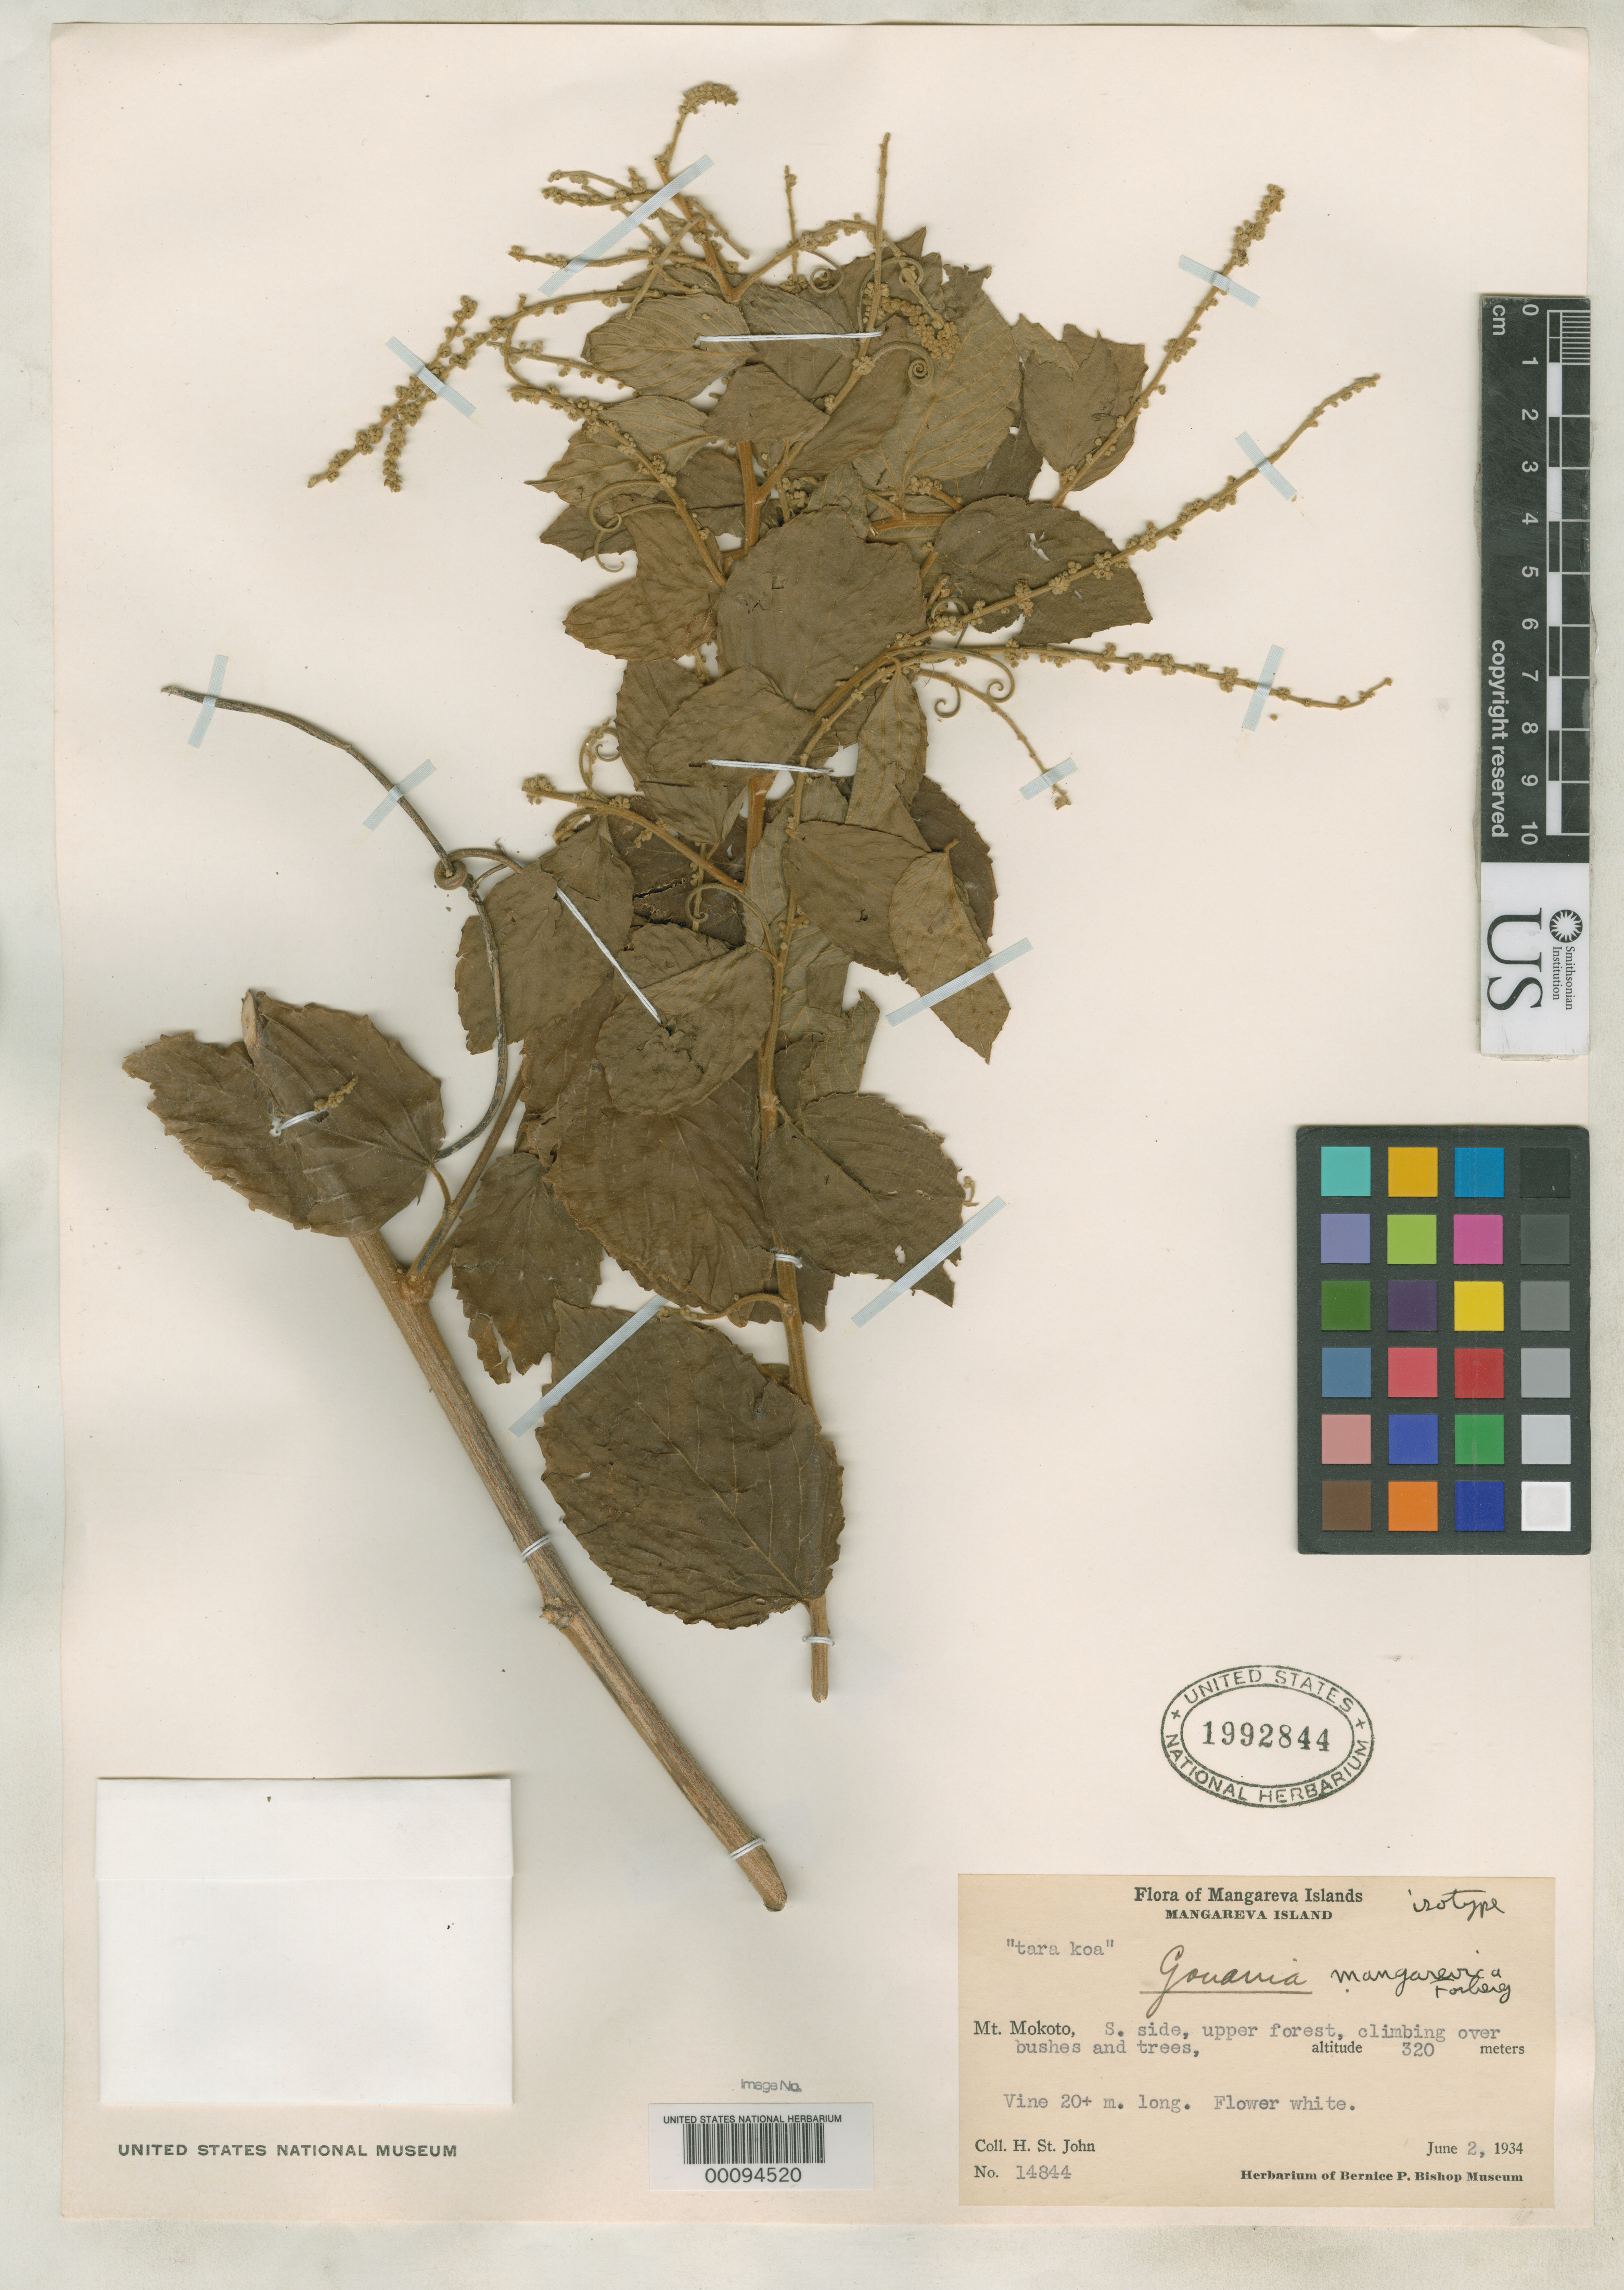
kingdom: Plantae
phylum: Tracheophyta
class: Magnoliopsida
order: Rosales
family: Rhamnaceae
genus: Gouania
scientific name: Gouania mangarevica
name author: Fosberg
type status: Isotype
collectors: H. St. John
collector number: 14844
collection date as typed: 02 Jun 1934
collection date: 1934-06-02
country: French Polynesia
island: Mangareva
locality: S side of Mt. Mokoto. [Gambier Is.]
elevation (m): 320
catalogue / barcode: US 1992844